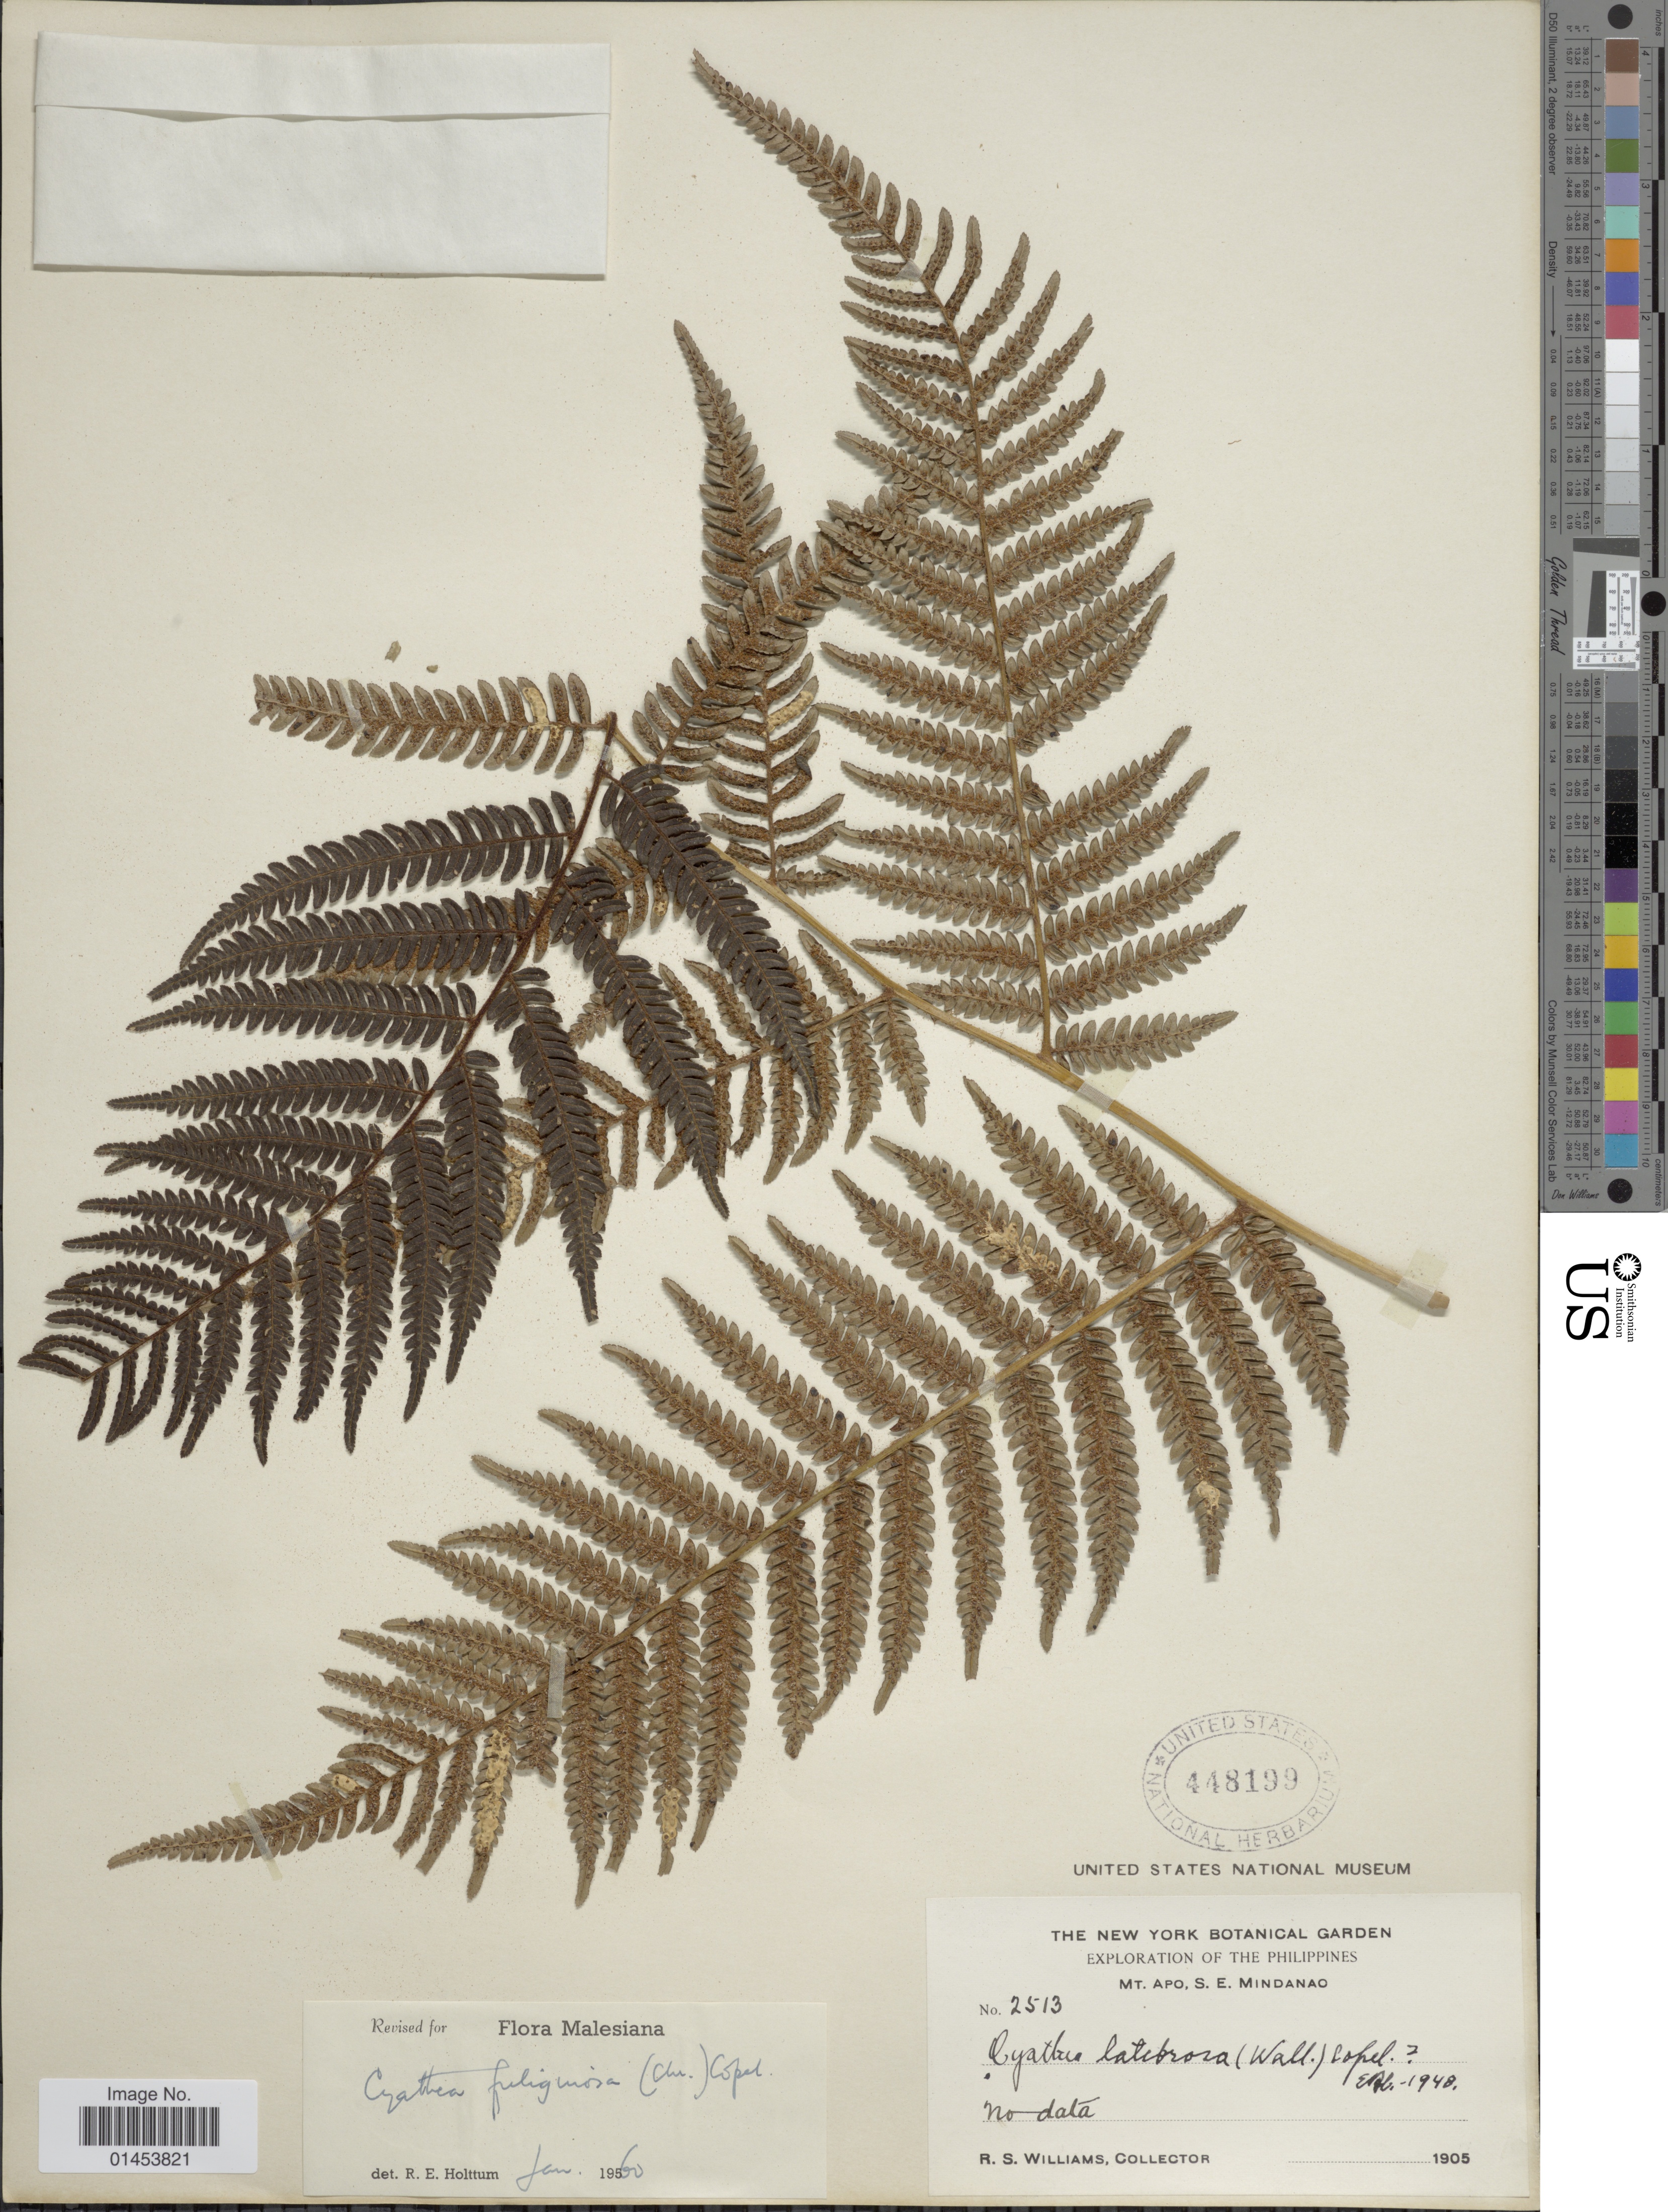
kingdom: Plantae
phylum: Tracheophyta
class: Polypodiopsida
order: Cyatheales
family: Cyatheaceae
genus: Cyathea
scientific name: Cyathea fuliginosa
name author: (Christ) Copel.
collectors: R. S. Williams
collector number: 2513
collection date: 1905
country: Philippines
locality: Mt. Apo, S.E. Mindanao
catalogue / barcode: US 448199